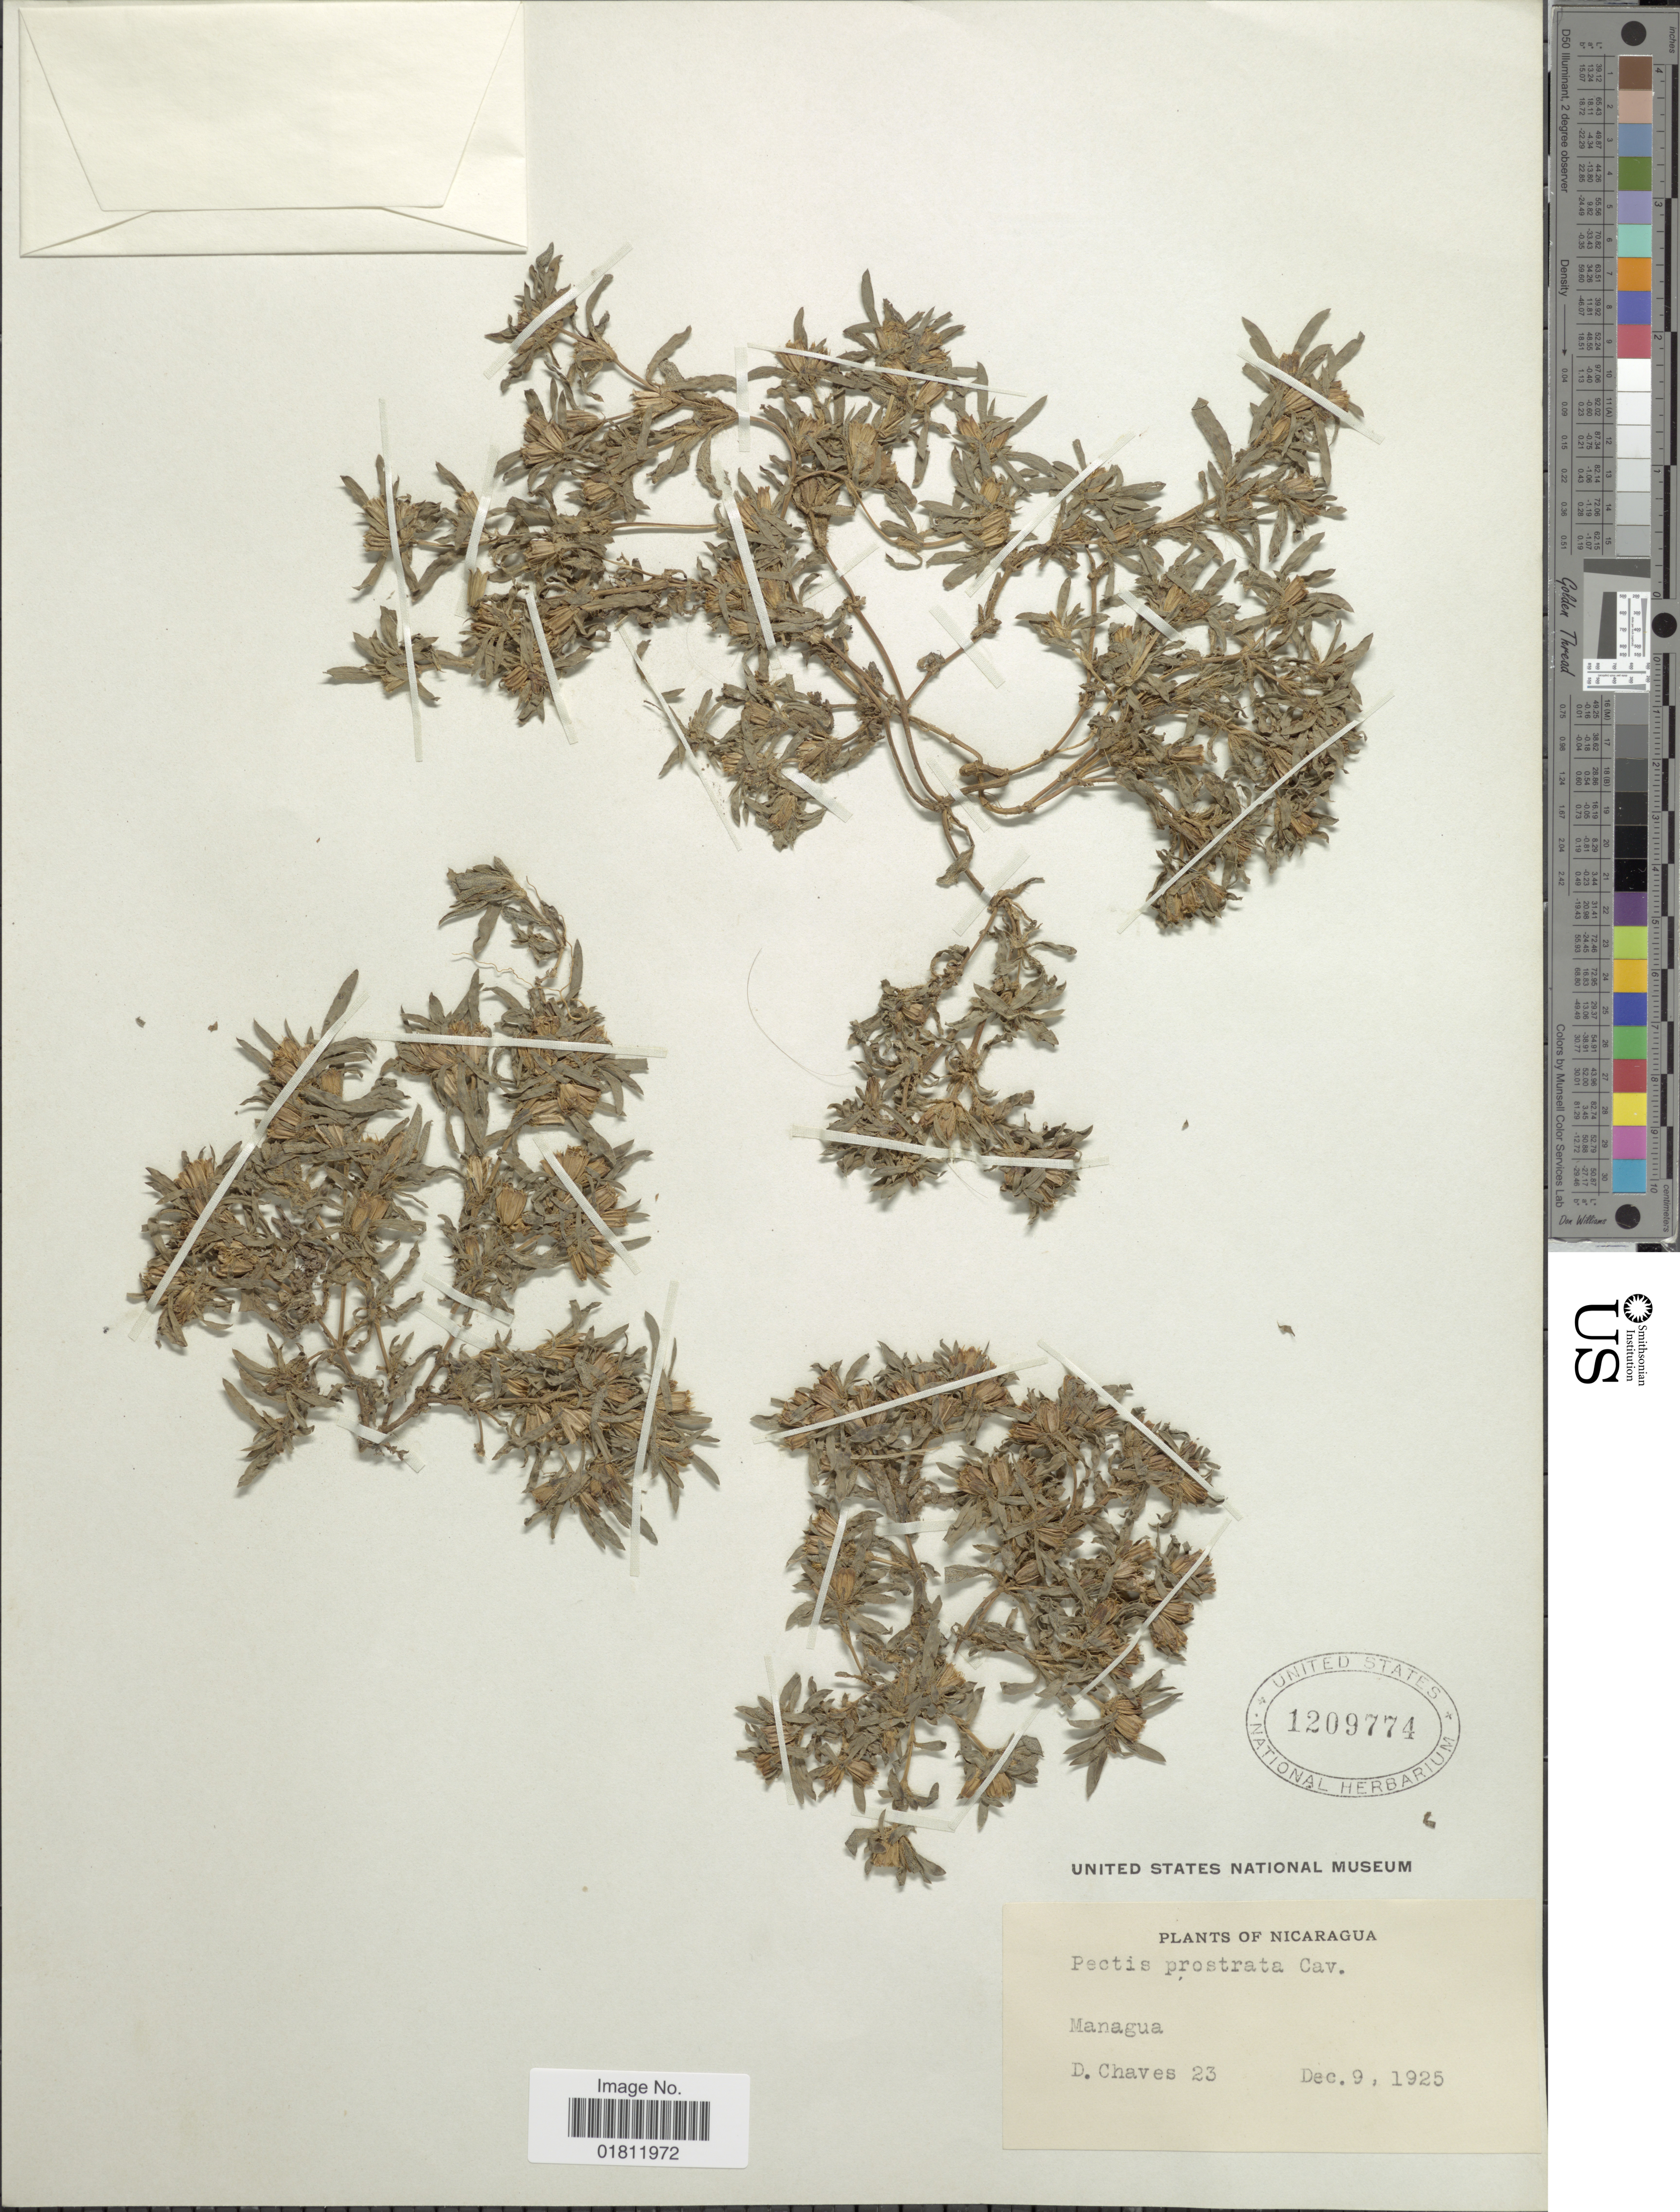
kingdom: Plantae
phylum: Tracheophyta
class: Magnoliopsida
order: Asterales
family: Asteraceae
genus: Pectis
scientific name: Pectis prostrata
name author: Cav.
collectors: D. Chaves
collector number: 23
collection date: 1925-12-09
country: Nicaragua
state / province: Managua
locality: Mangua.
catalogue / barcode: US 1209774